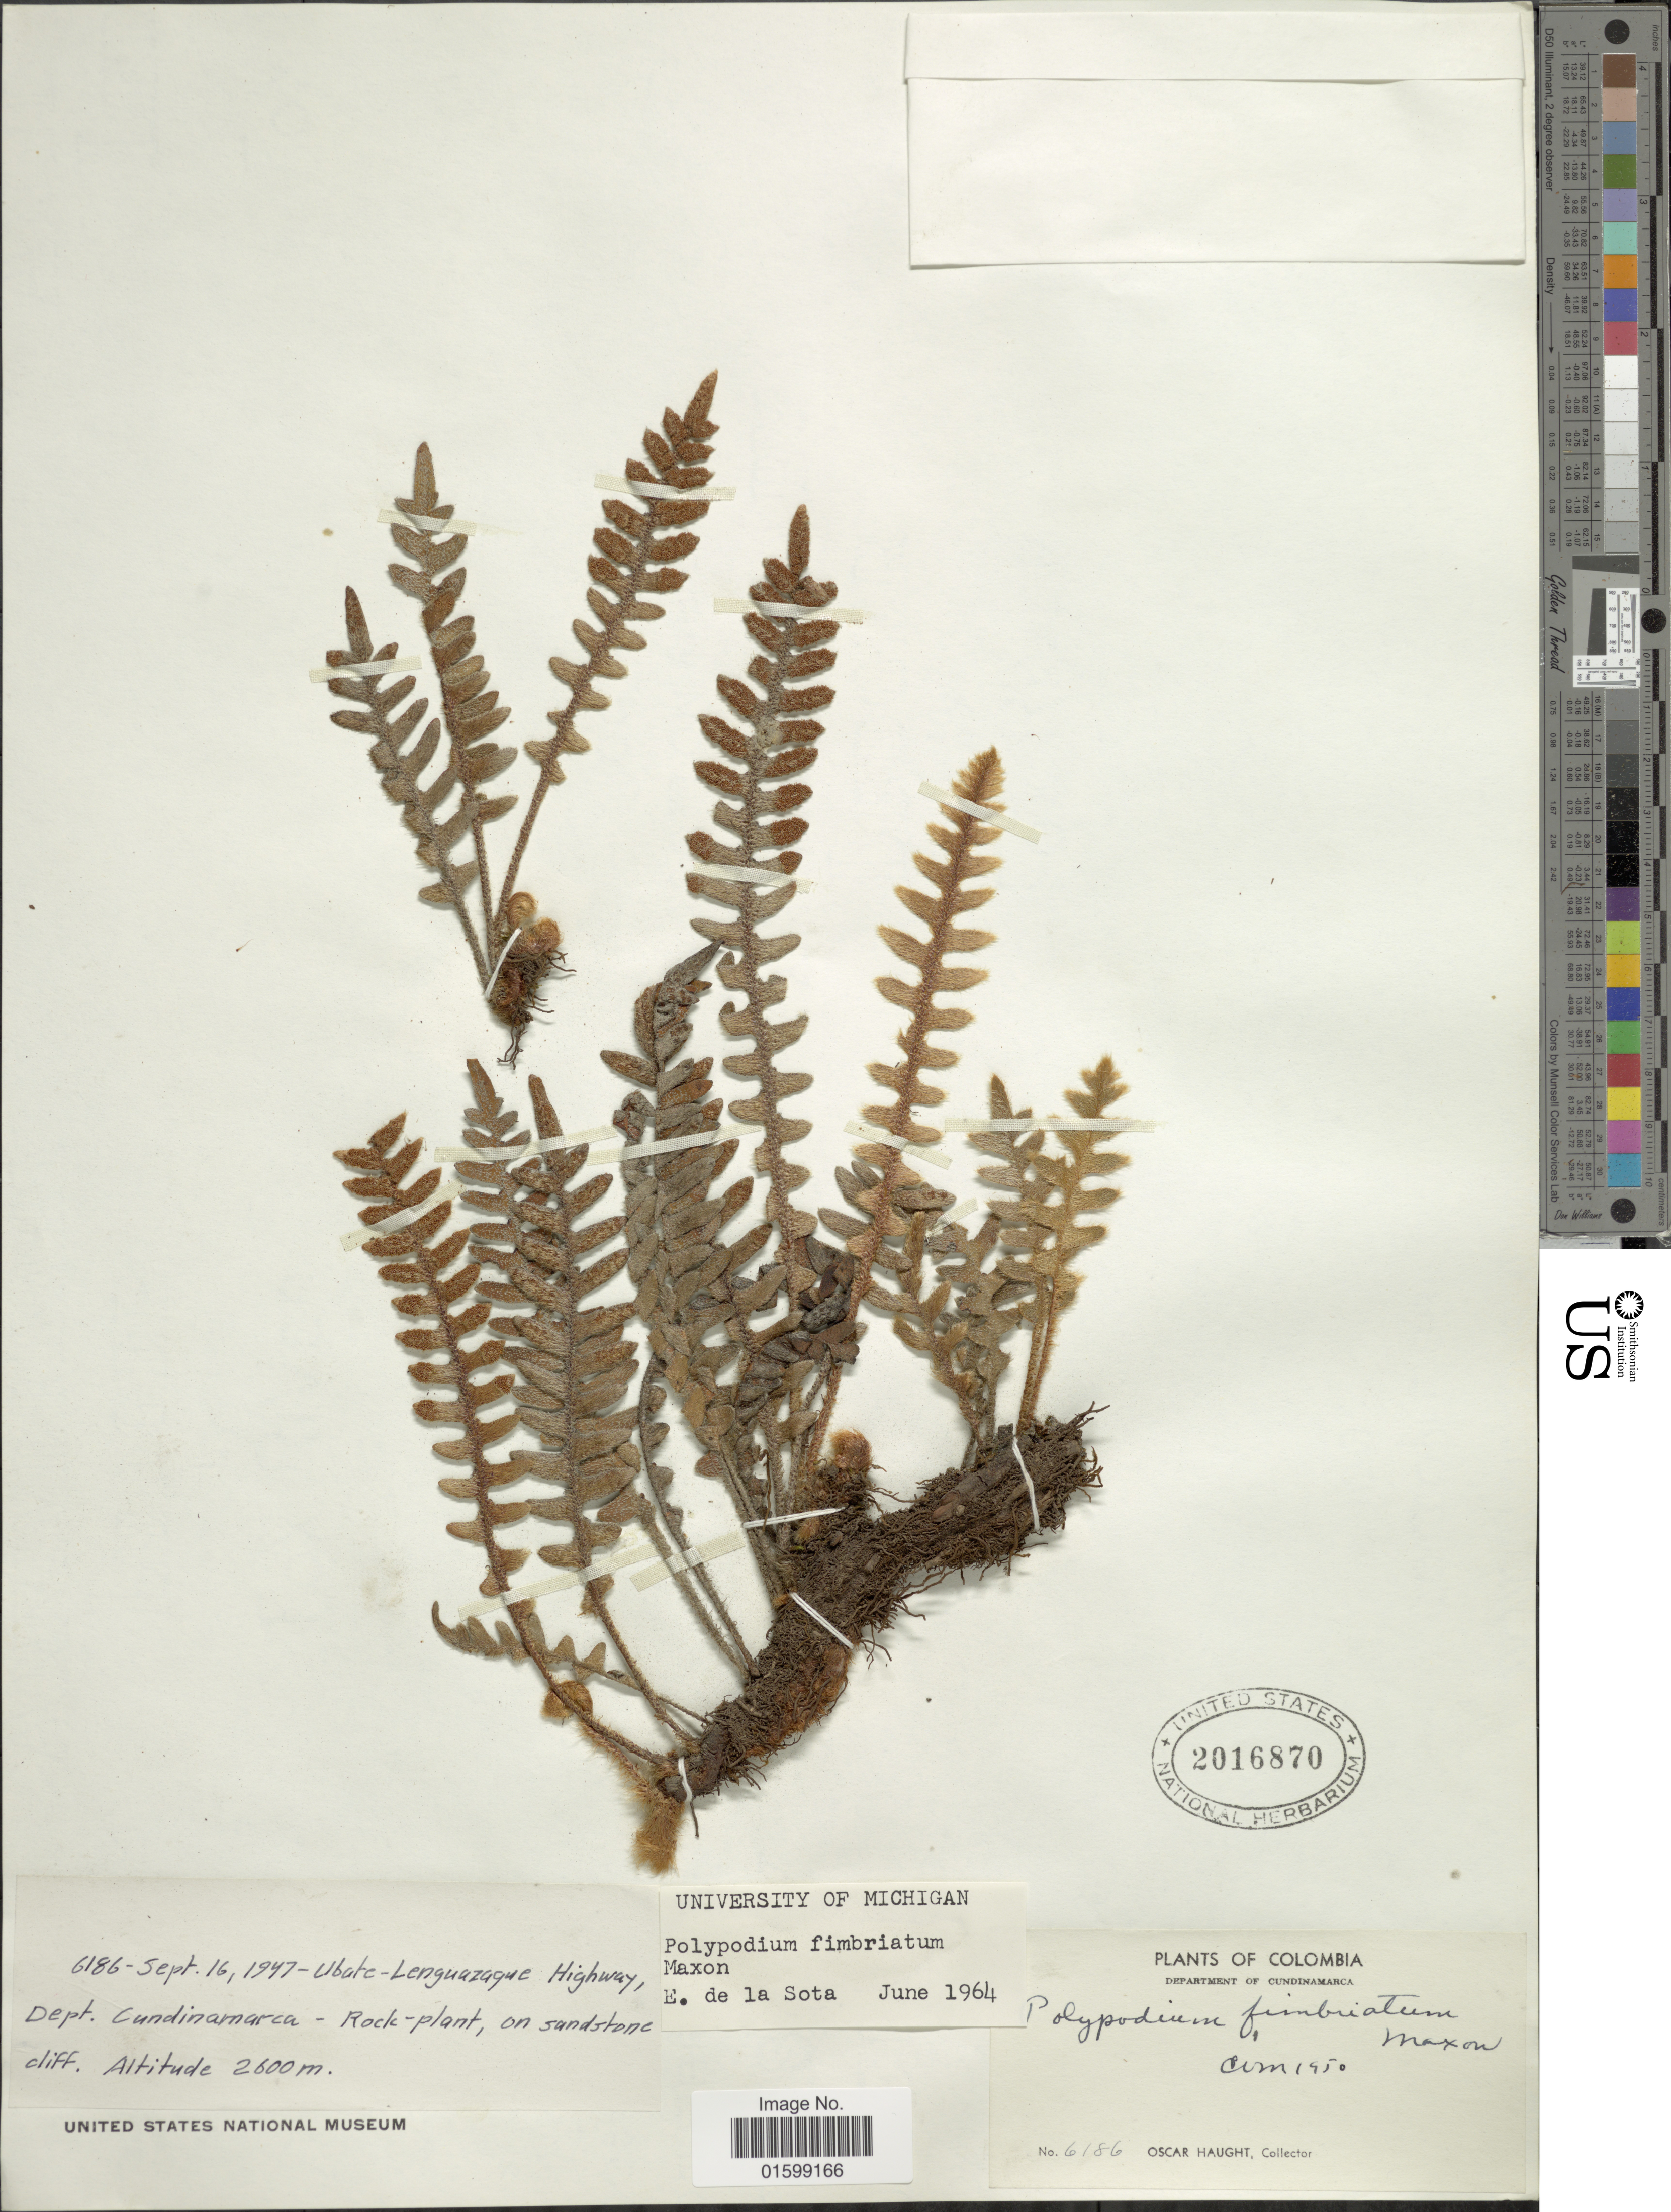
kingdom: Plantae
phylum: Tracheophyta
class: Polypodiopsida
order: Polypodiales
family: Polypodiaceae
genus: Pleopeltis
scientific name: Pleopeltis fimbriata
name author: (Maxon) A.R. Sm.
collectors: O. L. Haught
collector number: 6186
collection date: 1947-09-16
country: Colombia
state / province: Cundinamarca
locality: Ubate-Lenguazaque Highway, Rock-plant, on sandstone cliff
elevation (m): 2600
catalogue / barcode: US 2016870